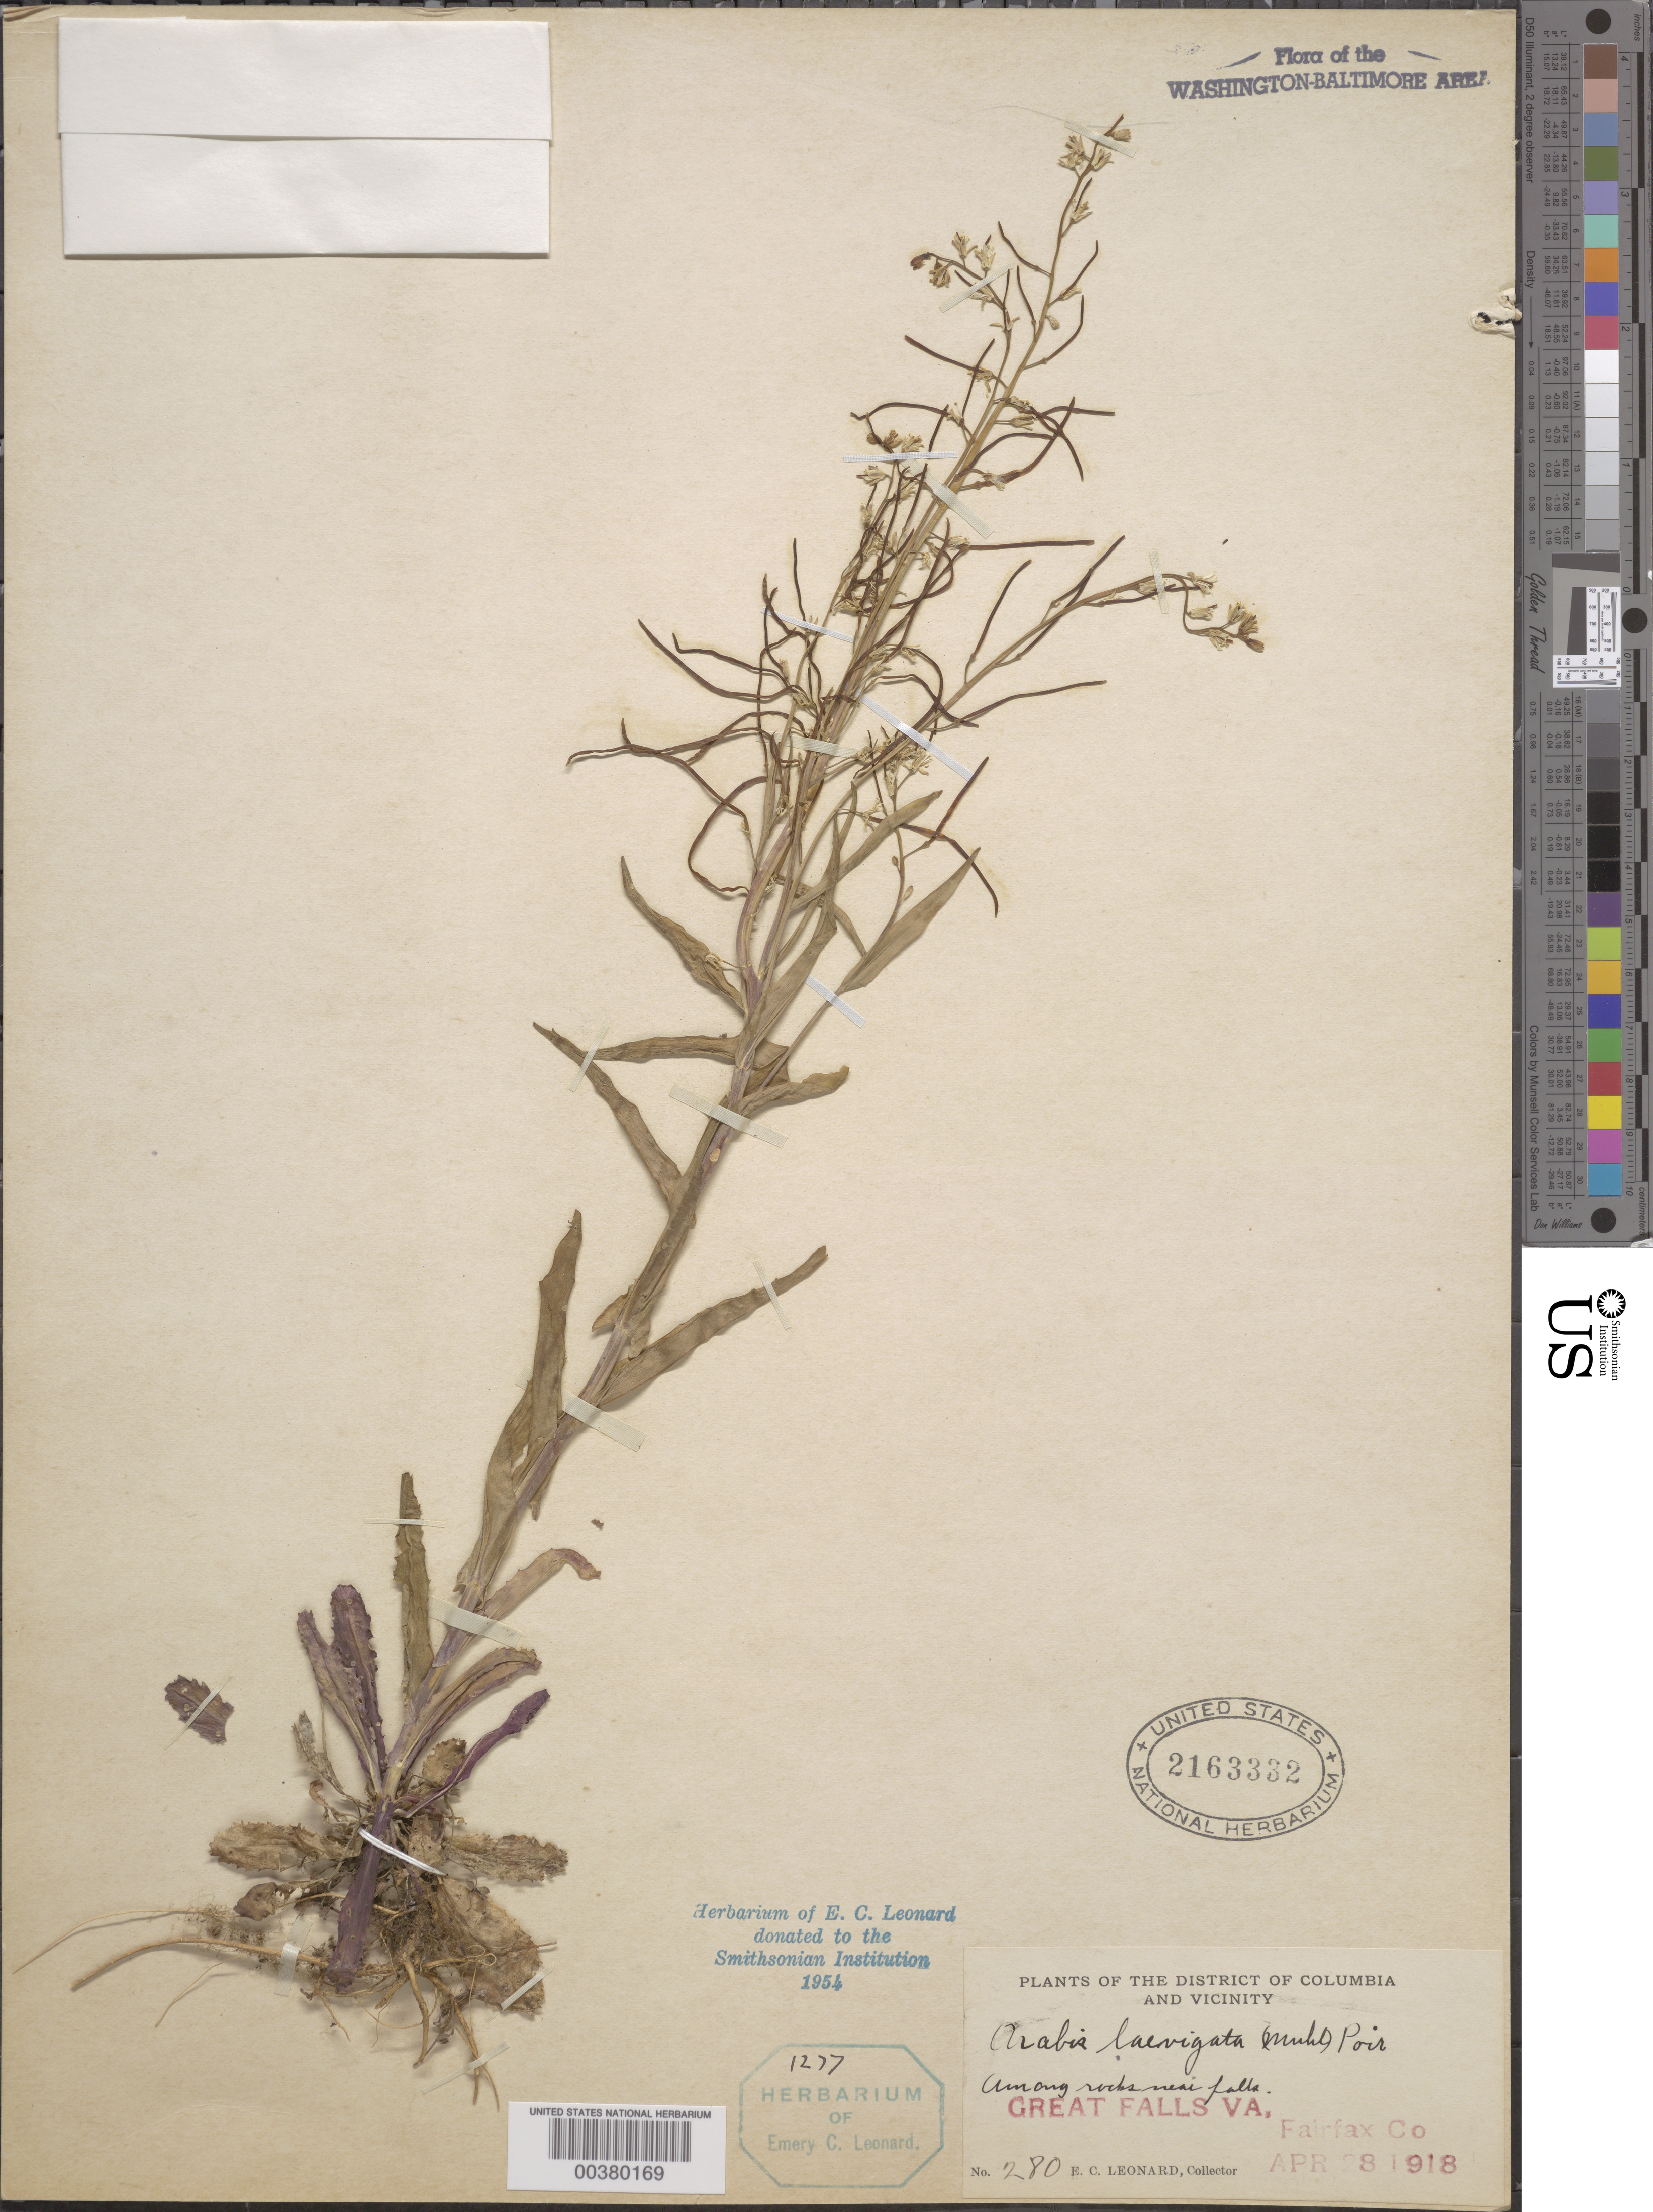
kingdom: Plantae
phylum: Tracheophyta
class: Magnoliopsida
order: Brassicales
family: Brassicaceae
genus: Boechera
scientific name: Boechera laevigata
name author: (Muhl. ex Willd.) Al-Shehbaz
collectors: E. C. Leonard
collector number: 280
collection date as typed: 28 Apr 1918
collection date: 1918-04-28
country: United States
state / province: Virginia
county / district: Fairfax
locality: Great Falls C. & O. Canal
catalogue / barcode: US 2163332